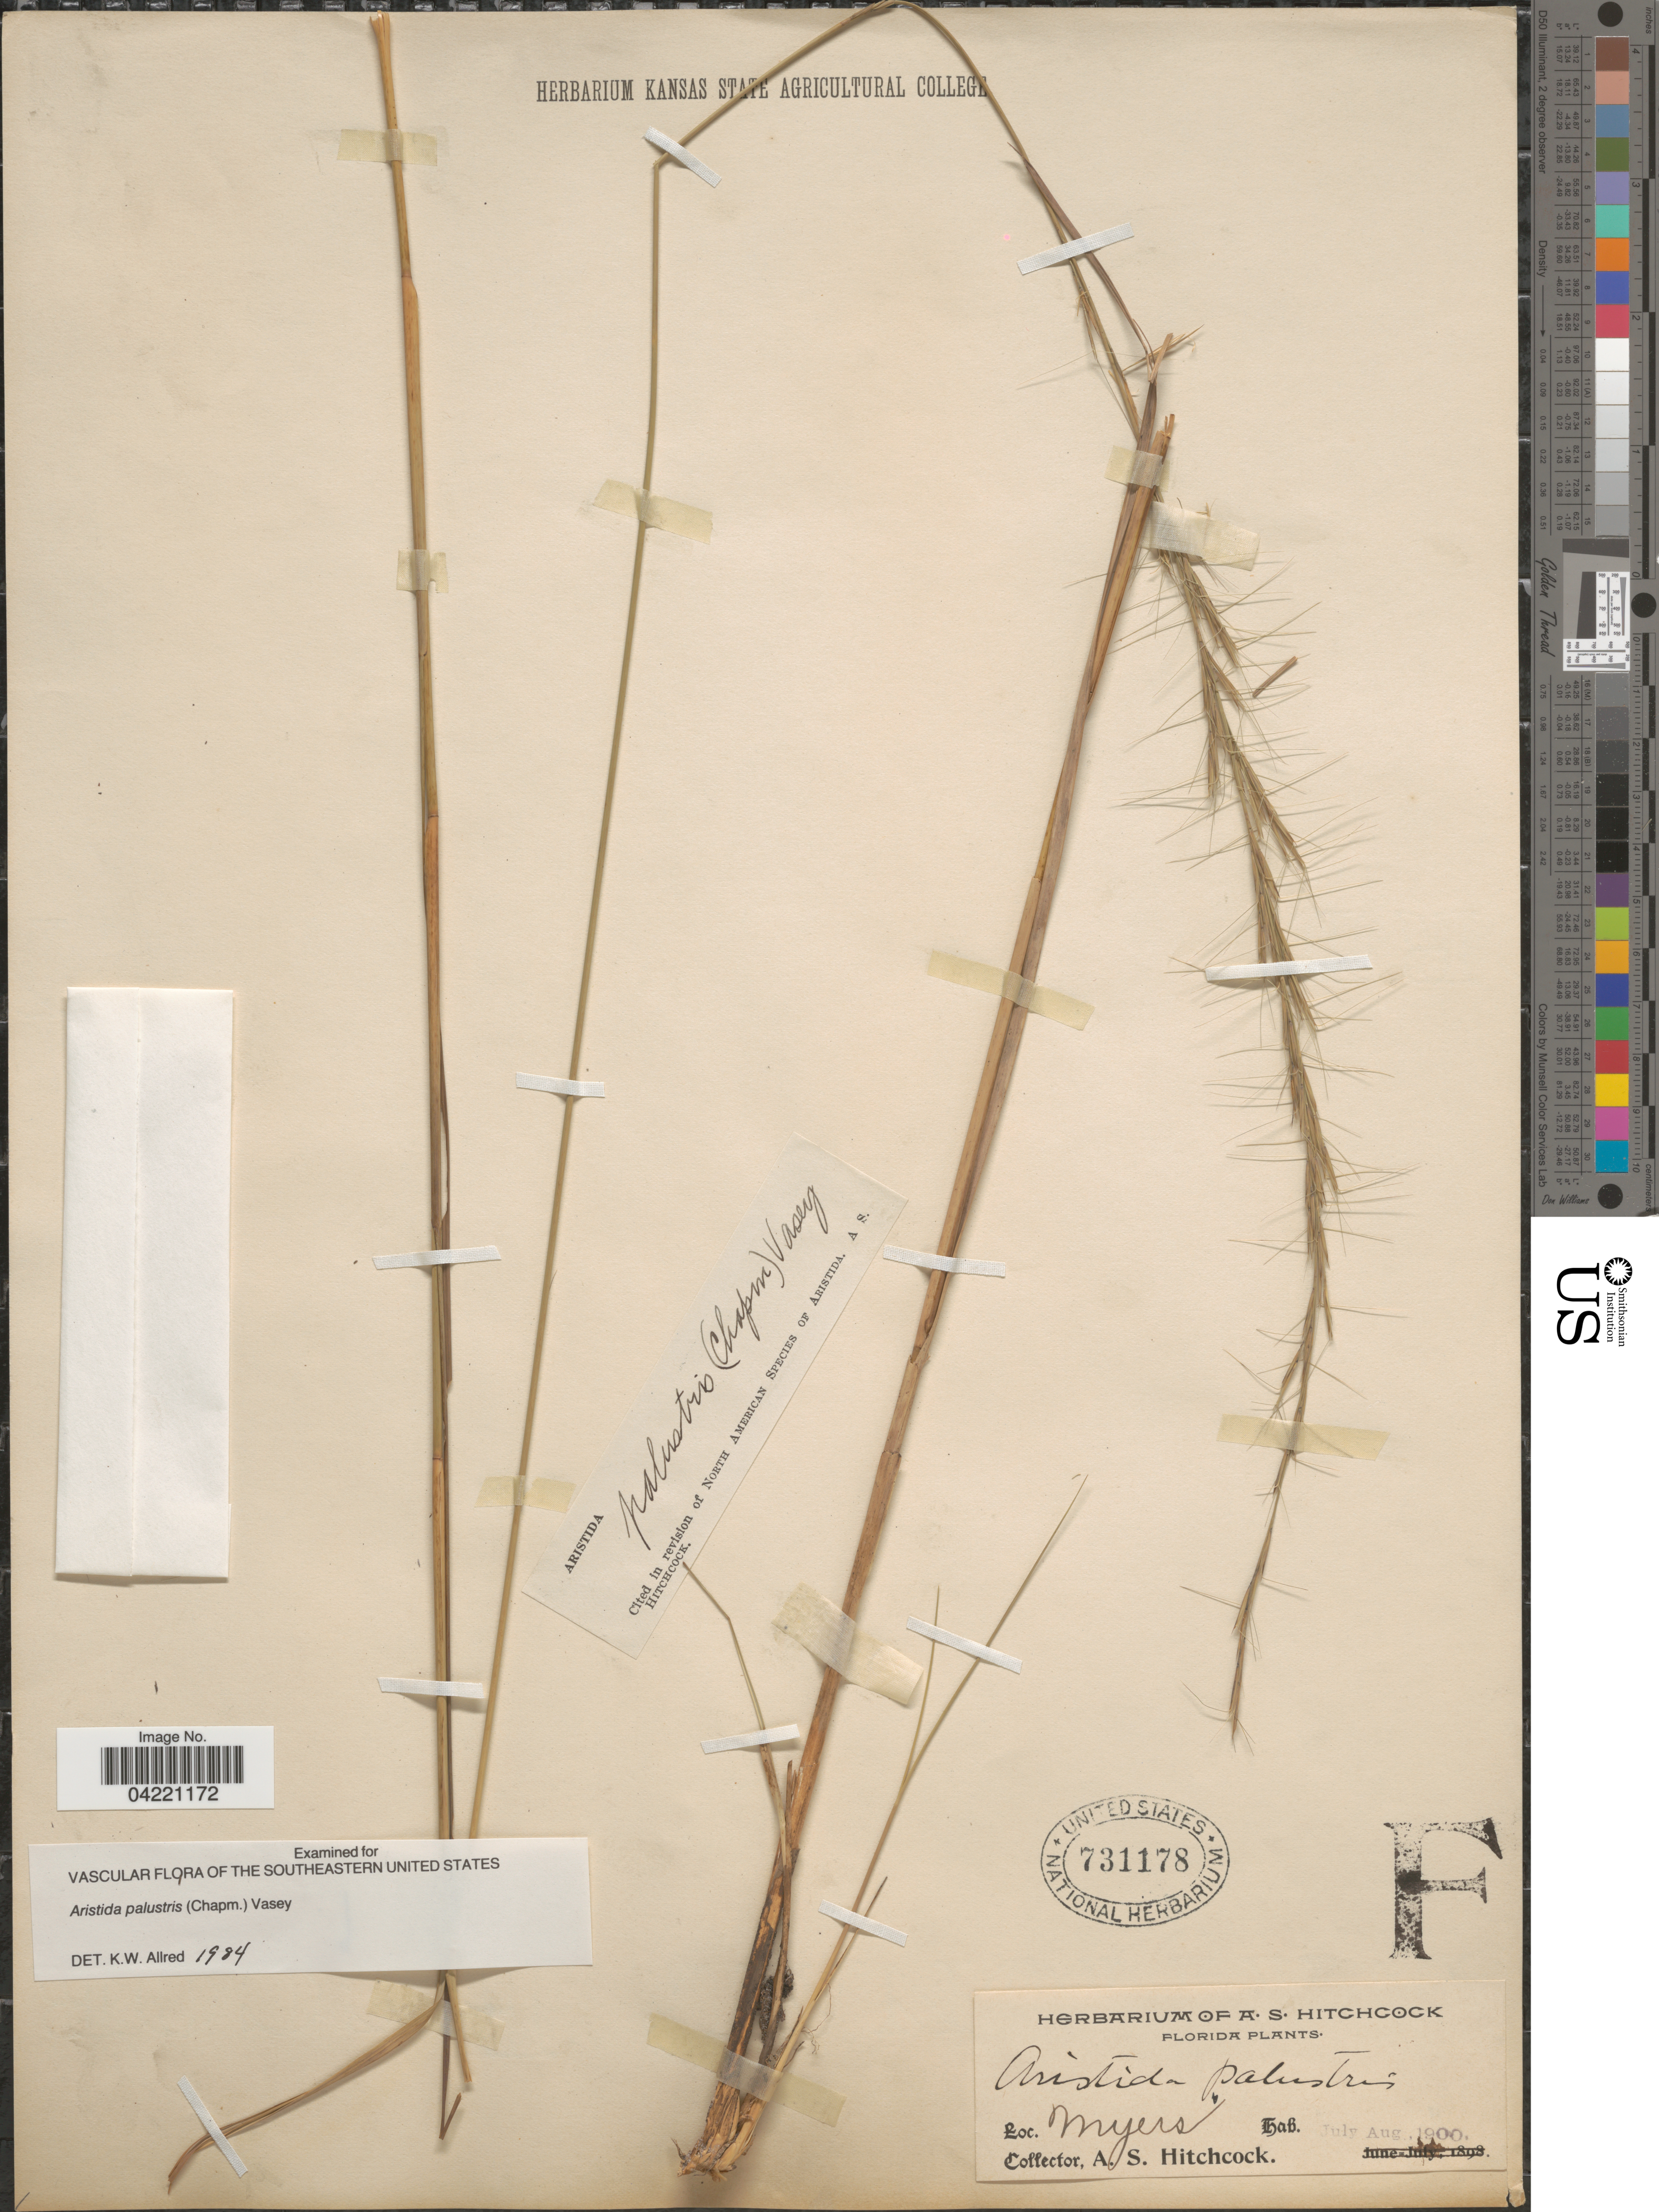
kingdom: Plantae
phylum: Tracheophyta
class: Liliopsida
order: Poales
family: Poaceae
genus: Aristida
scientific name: Aristida palustris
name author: (Chapm.) Vasey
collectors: A. S. Hitchcock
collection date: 1900-07/1900-08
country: United States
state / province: Florida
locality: Myers.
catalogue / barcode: US 731178